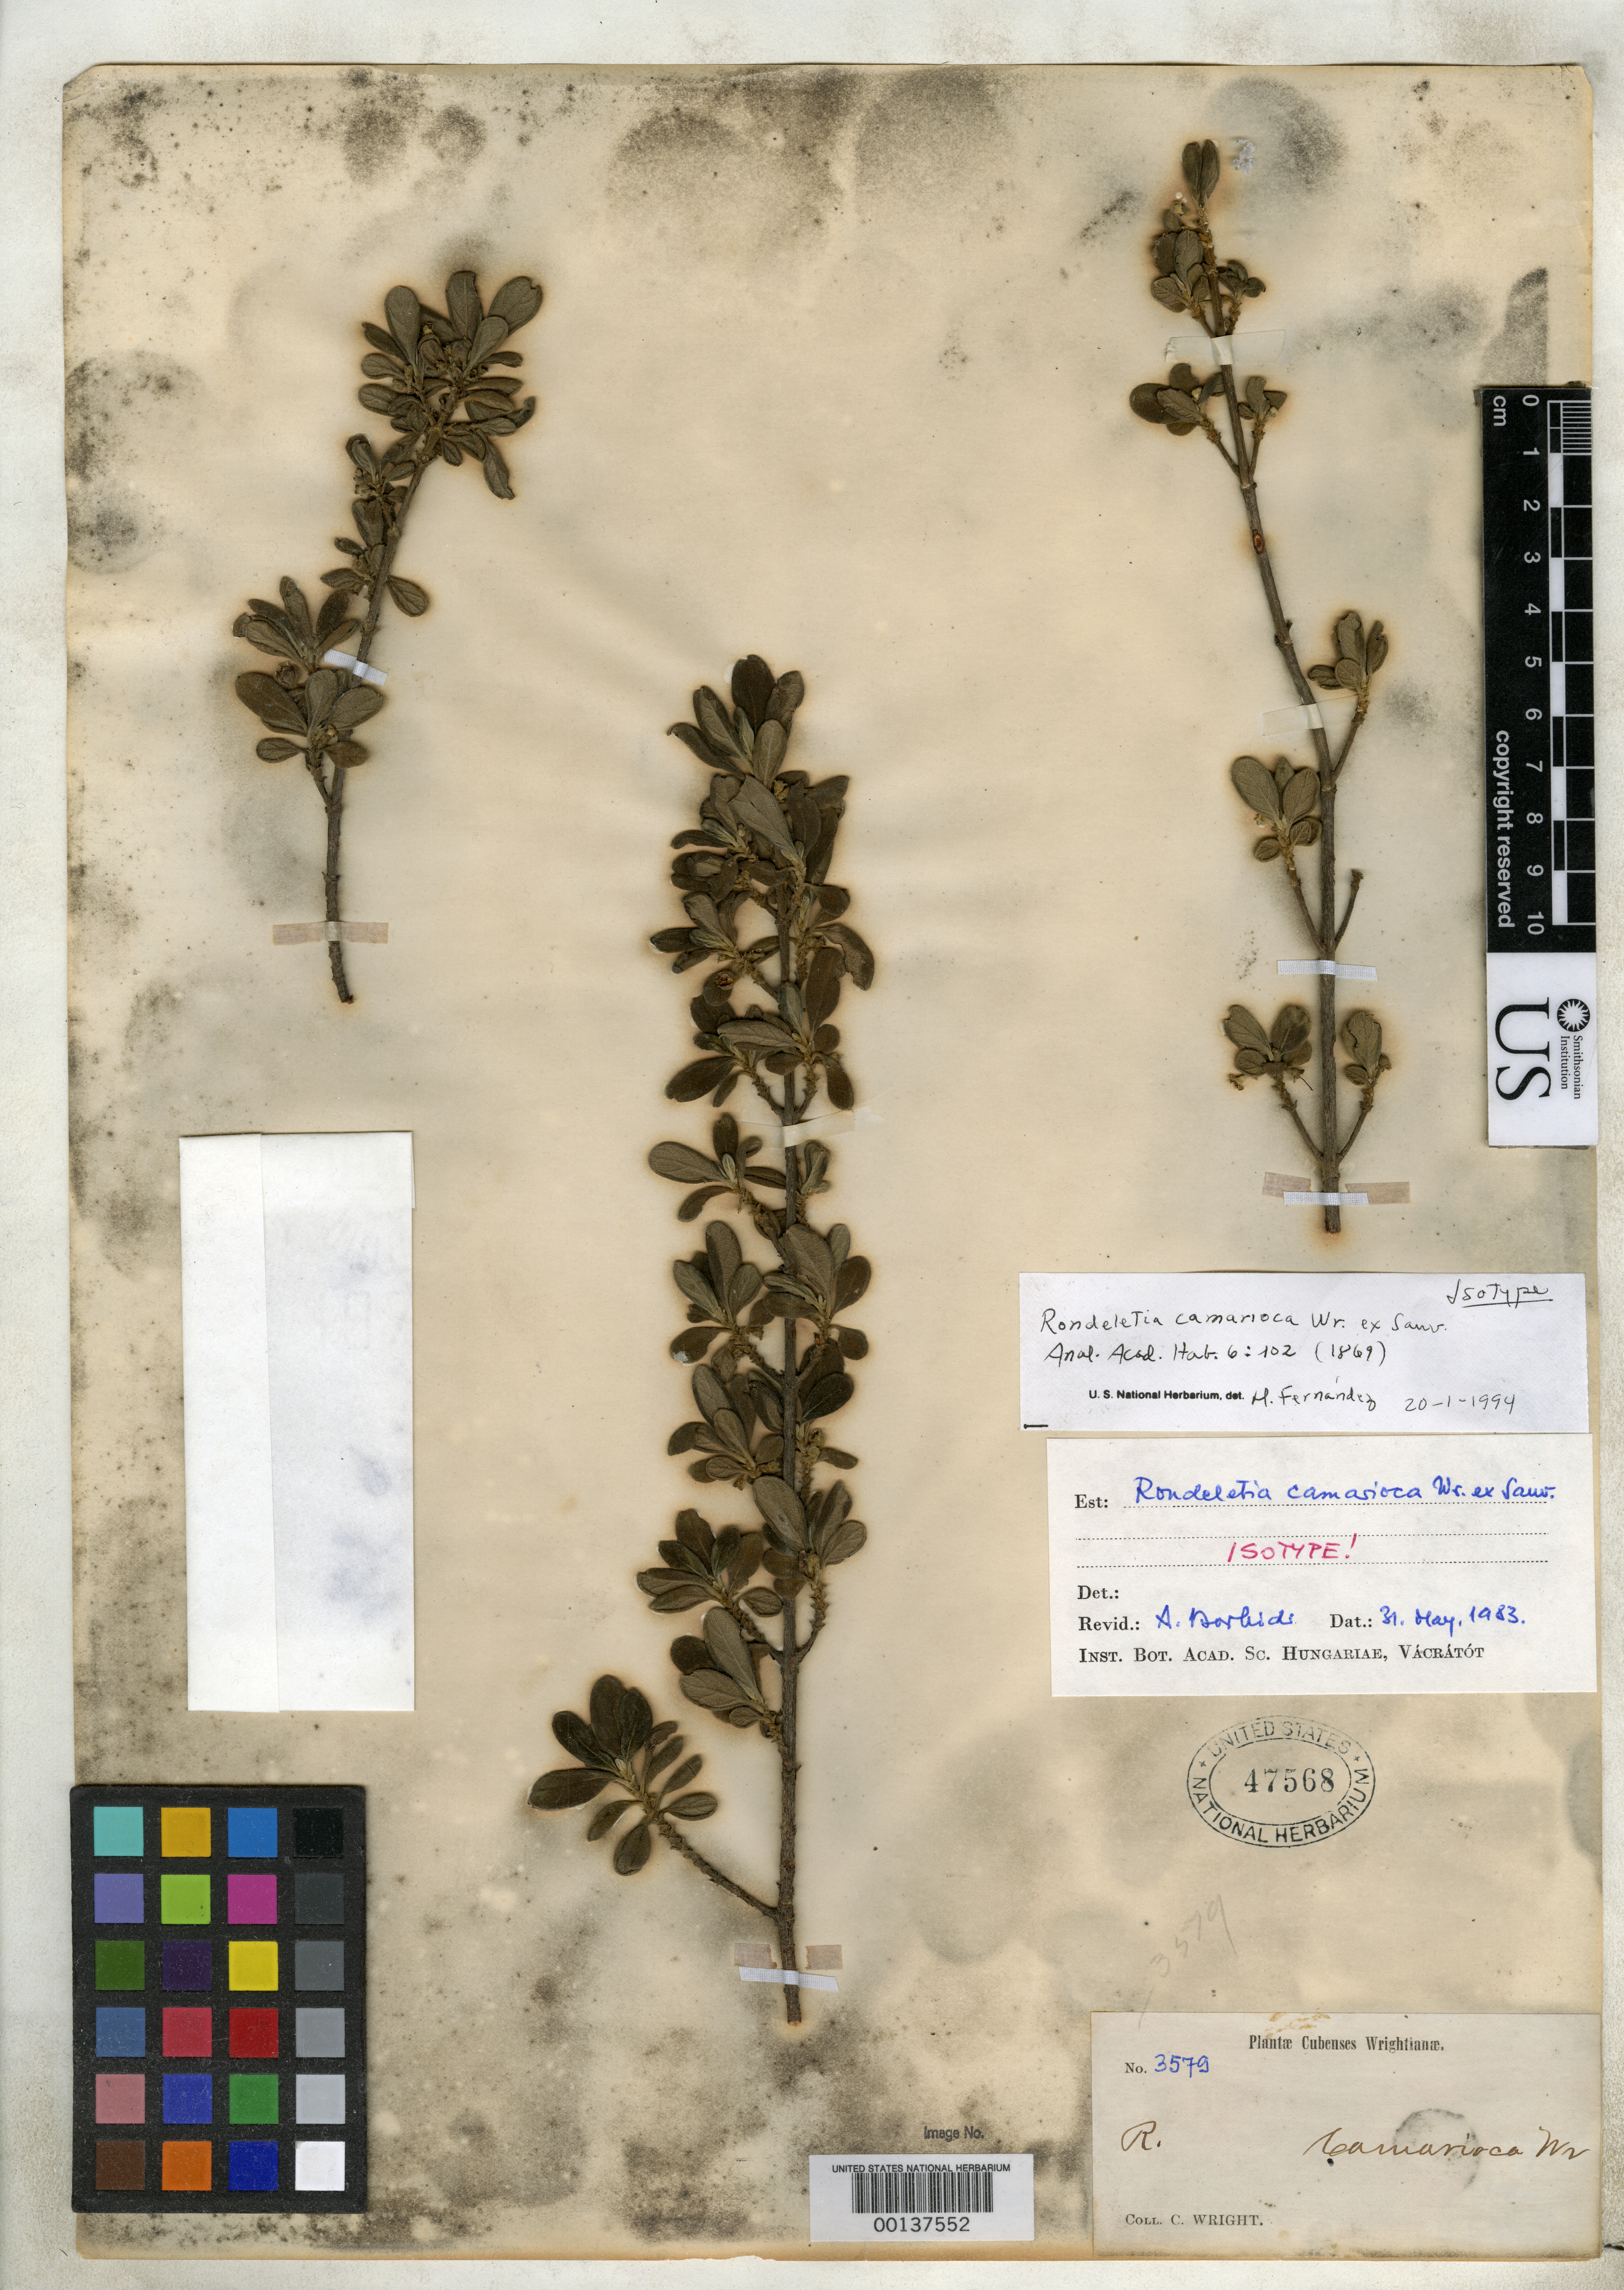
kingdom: Plantae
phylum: Tracheophyta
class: Magnoliopsida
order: Gentianales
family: Rubiaceae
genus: Rondeletia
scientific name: Rondeletia camarioca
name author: C. Wright in Sauvalle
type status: Isotype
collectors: C. Wright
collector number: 3579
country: Cuba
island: Greater Antilles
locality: Camarioca.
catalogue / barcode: US 47568